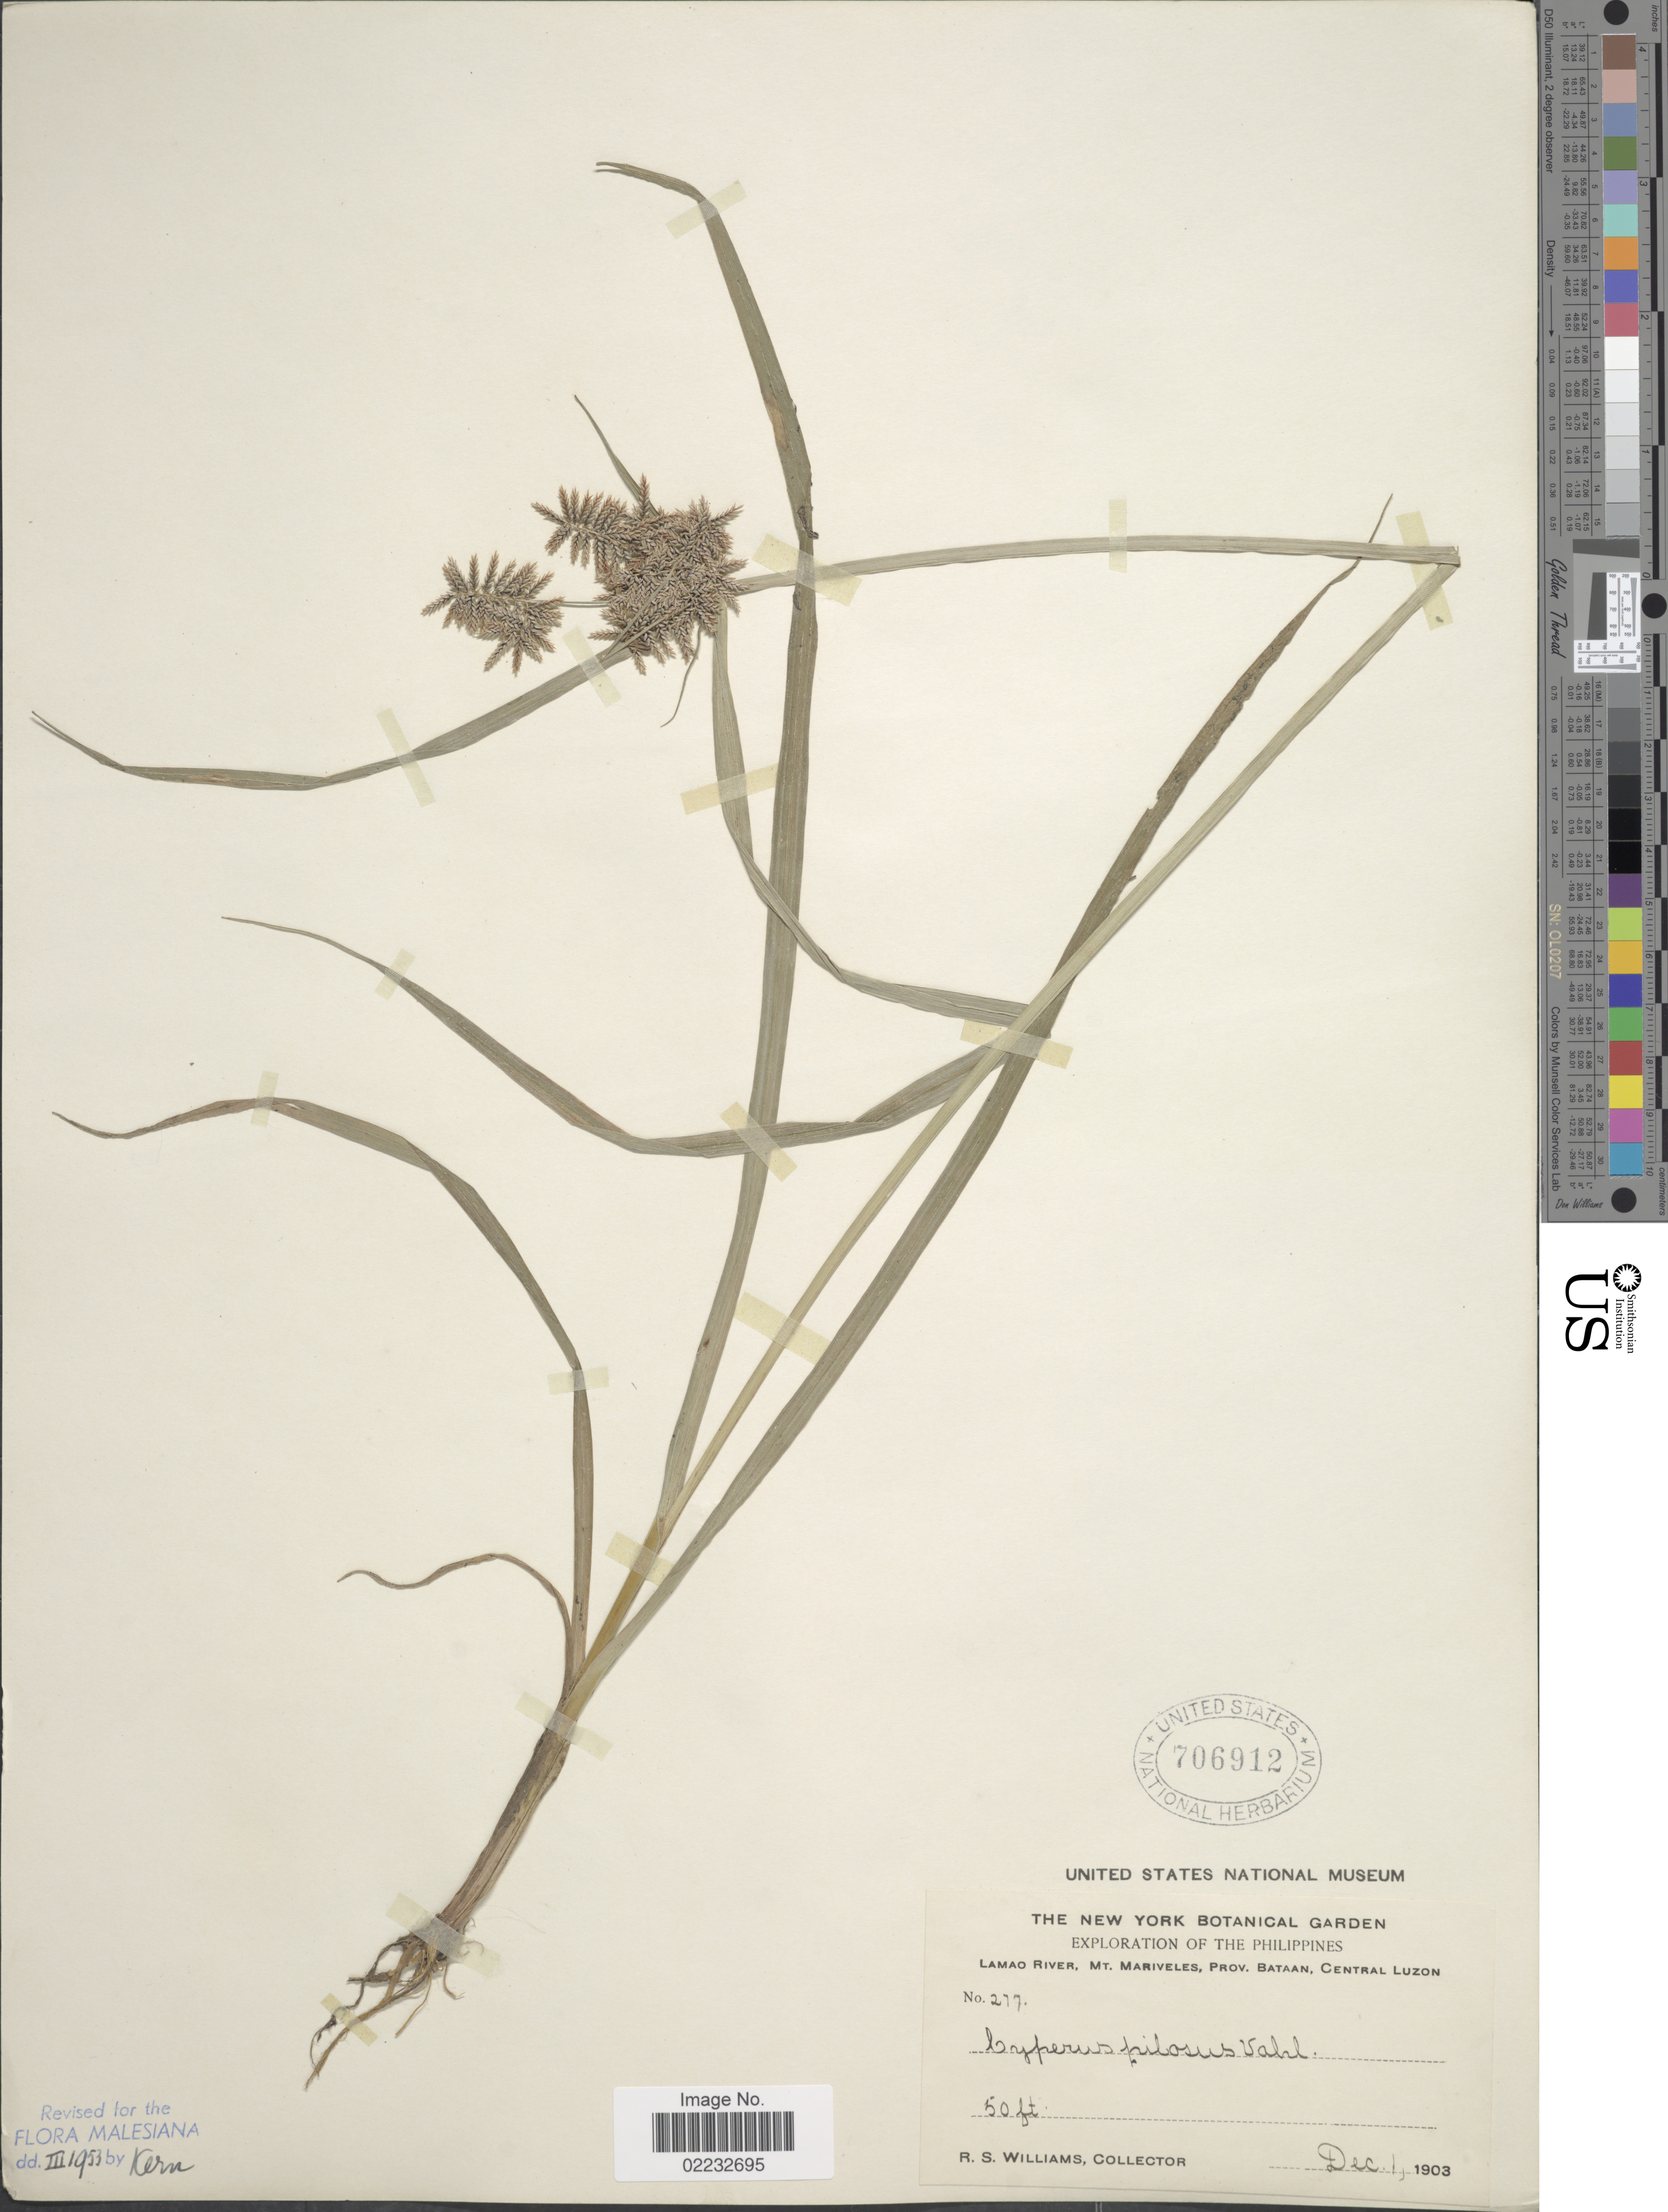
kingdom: Plantae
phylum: Tracheophyta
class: Liliopsida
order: Poales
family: Cyperaceae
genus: Cyperus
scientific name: Cyperus pilosus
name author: Vahl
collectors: R. S. Williams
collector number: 277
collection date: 1903-12-01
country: Philippines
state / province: Central Luzon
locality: Lamao River, Mt. Mariveles, Prov. Bataan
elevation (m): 15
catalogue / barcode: US 706912